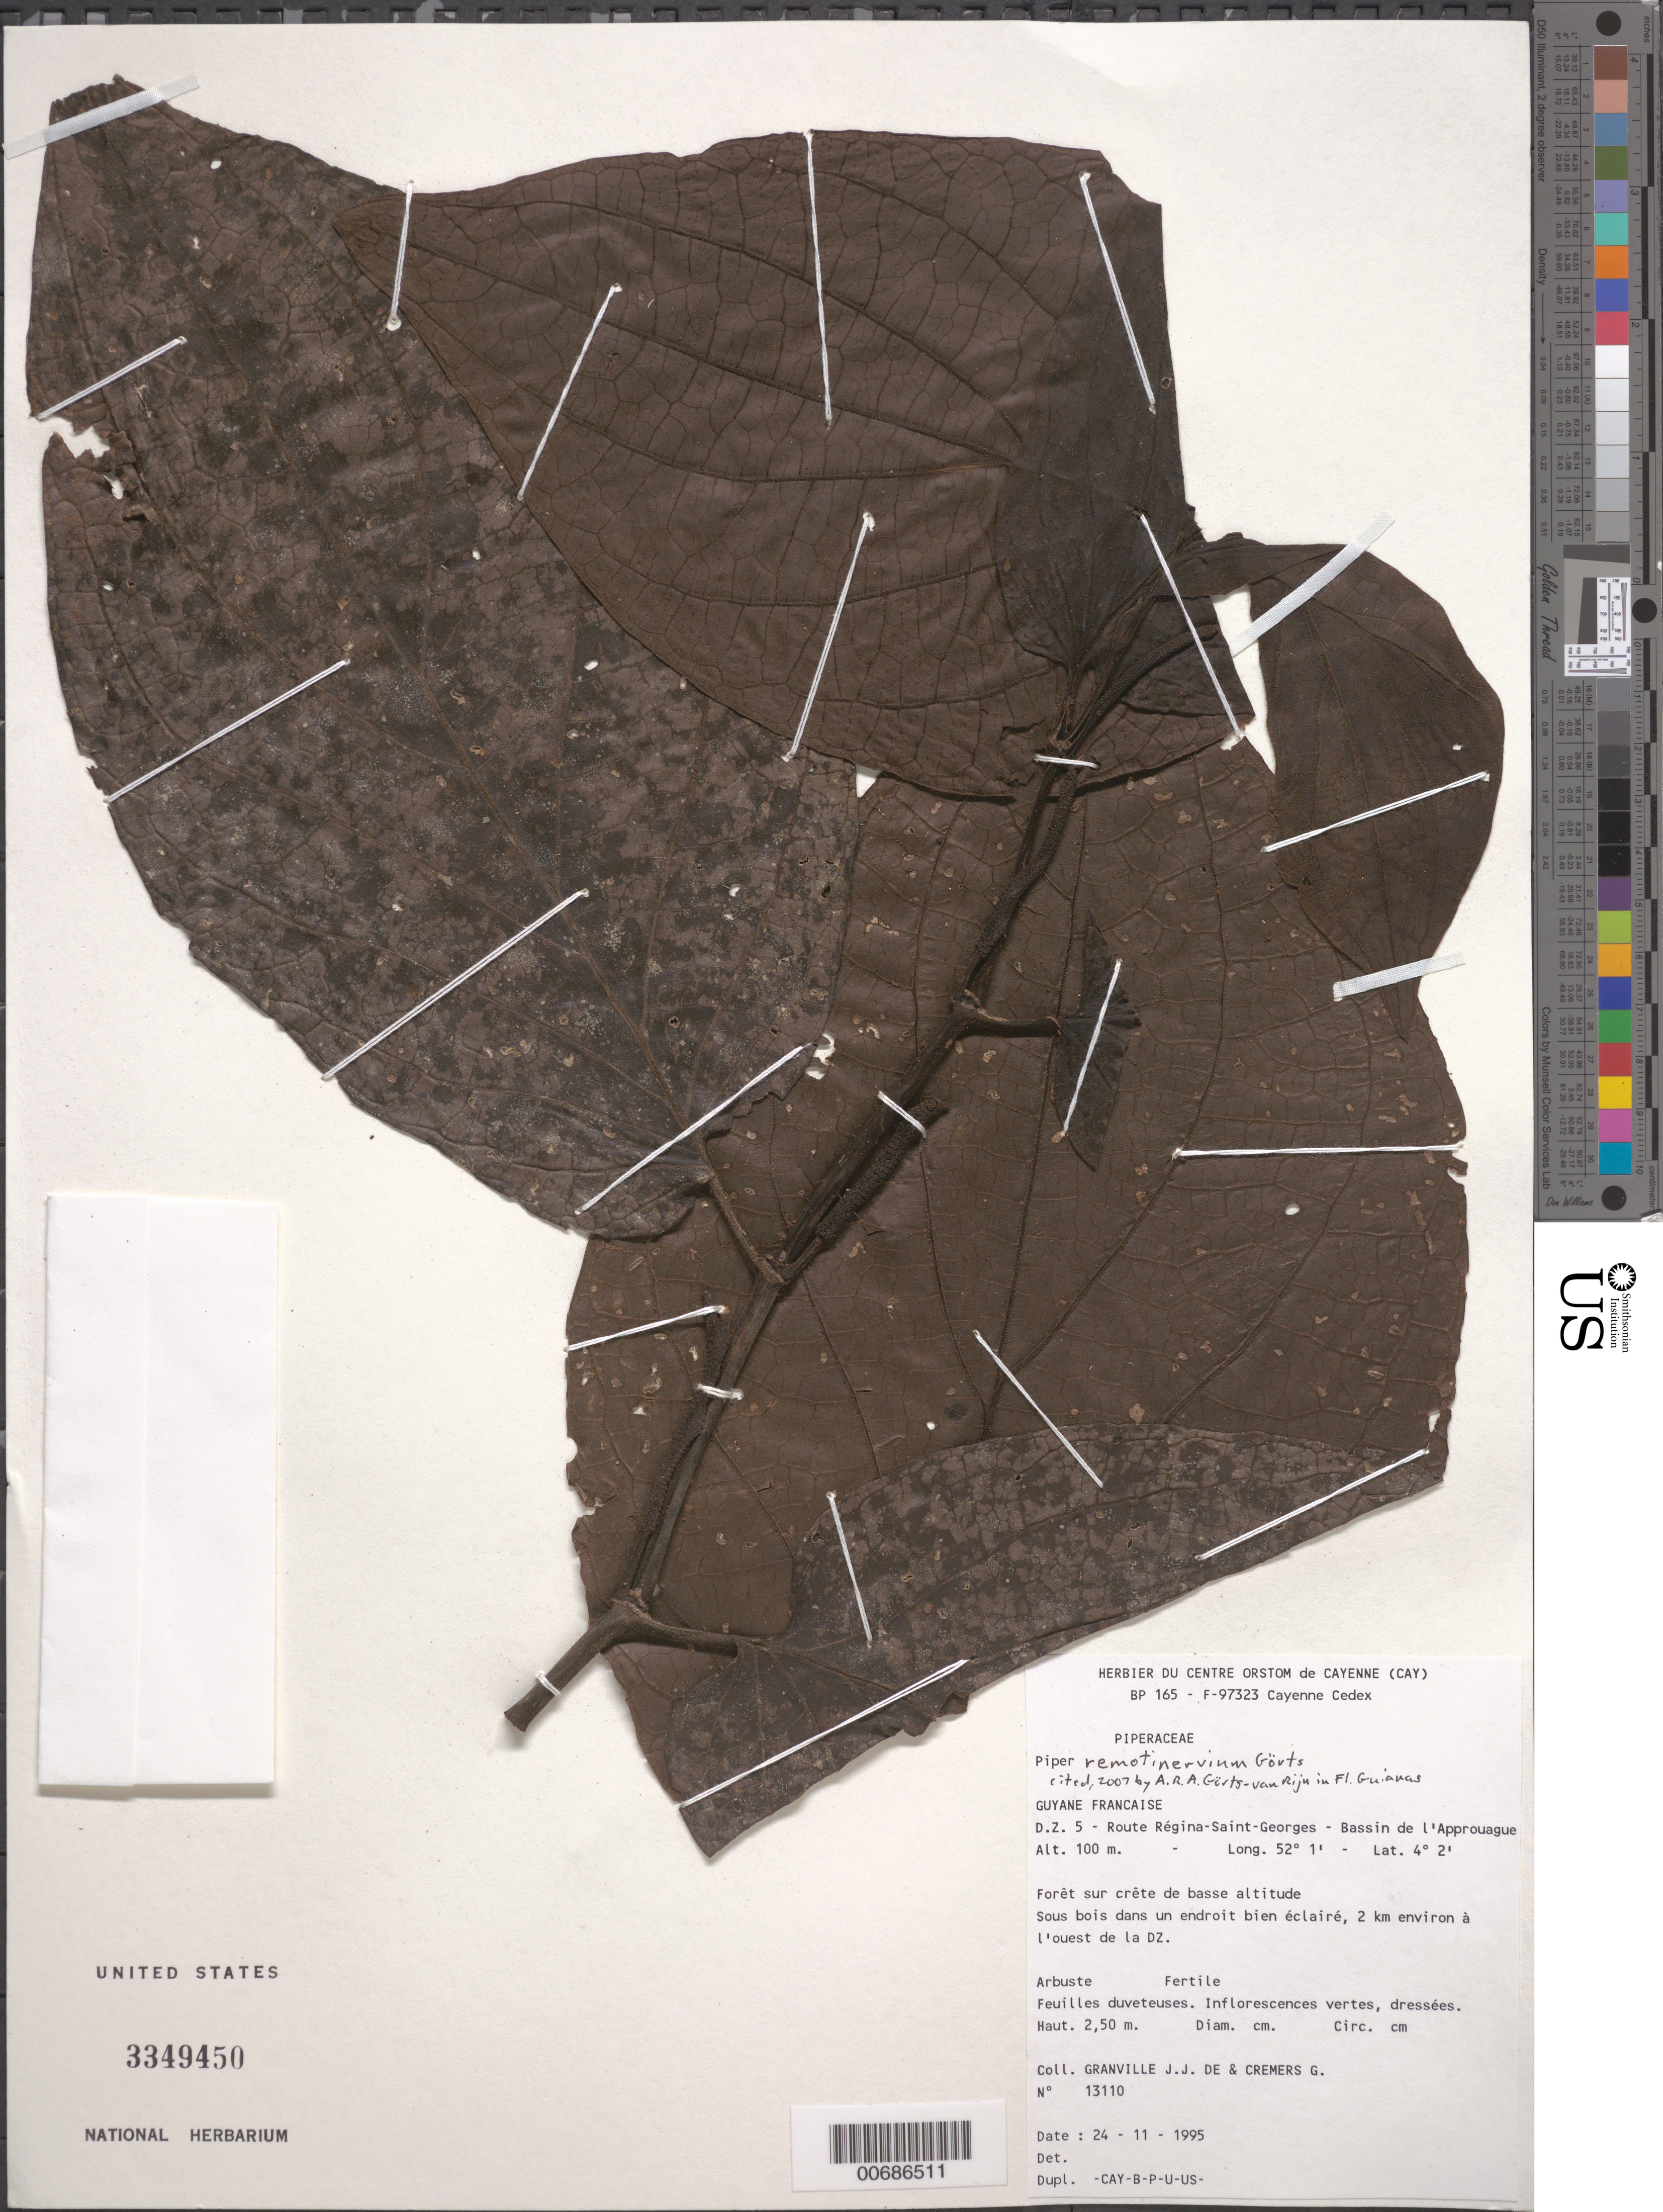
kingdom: Plantae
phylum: Tracheophyta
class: Magnoliopsida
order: Piperales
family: Piperaceae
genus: Piper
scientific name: Piper sp.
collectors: J.-J. de Granville & G. Cremers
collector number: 13110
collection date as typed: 24-Nov-95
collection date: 1995-11-24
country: French Guiana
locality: Route Regina-Saint-Georges, D.Z. 5, Bassin de l'Approuague, 2 km ouest de la D.Z.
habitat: Forêt sur crete de basse altitude. Sous bois dans un endroit bien eclaire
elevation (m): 100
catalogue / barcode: US 3349450